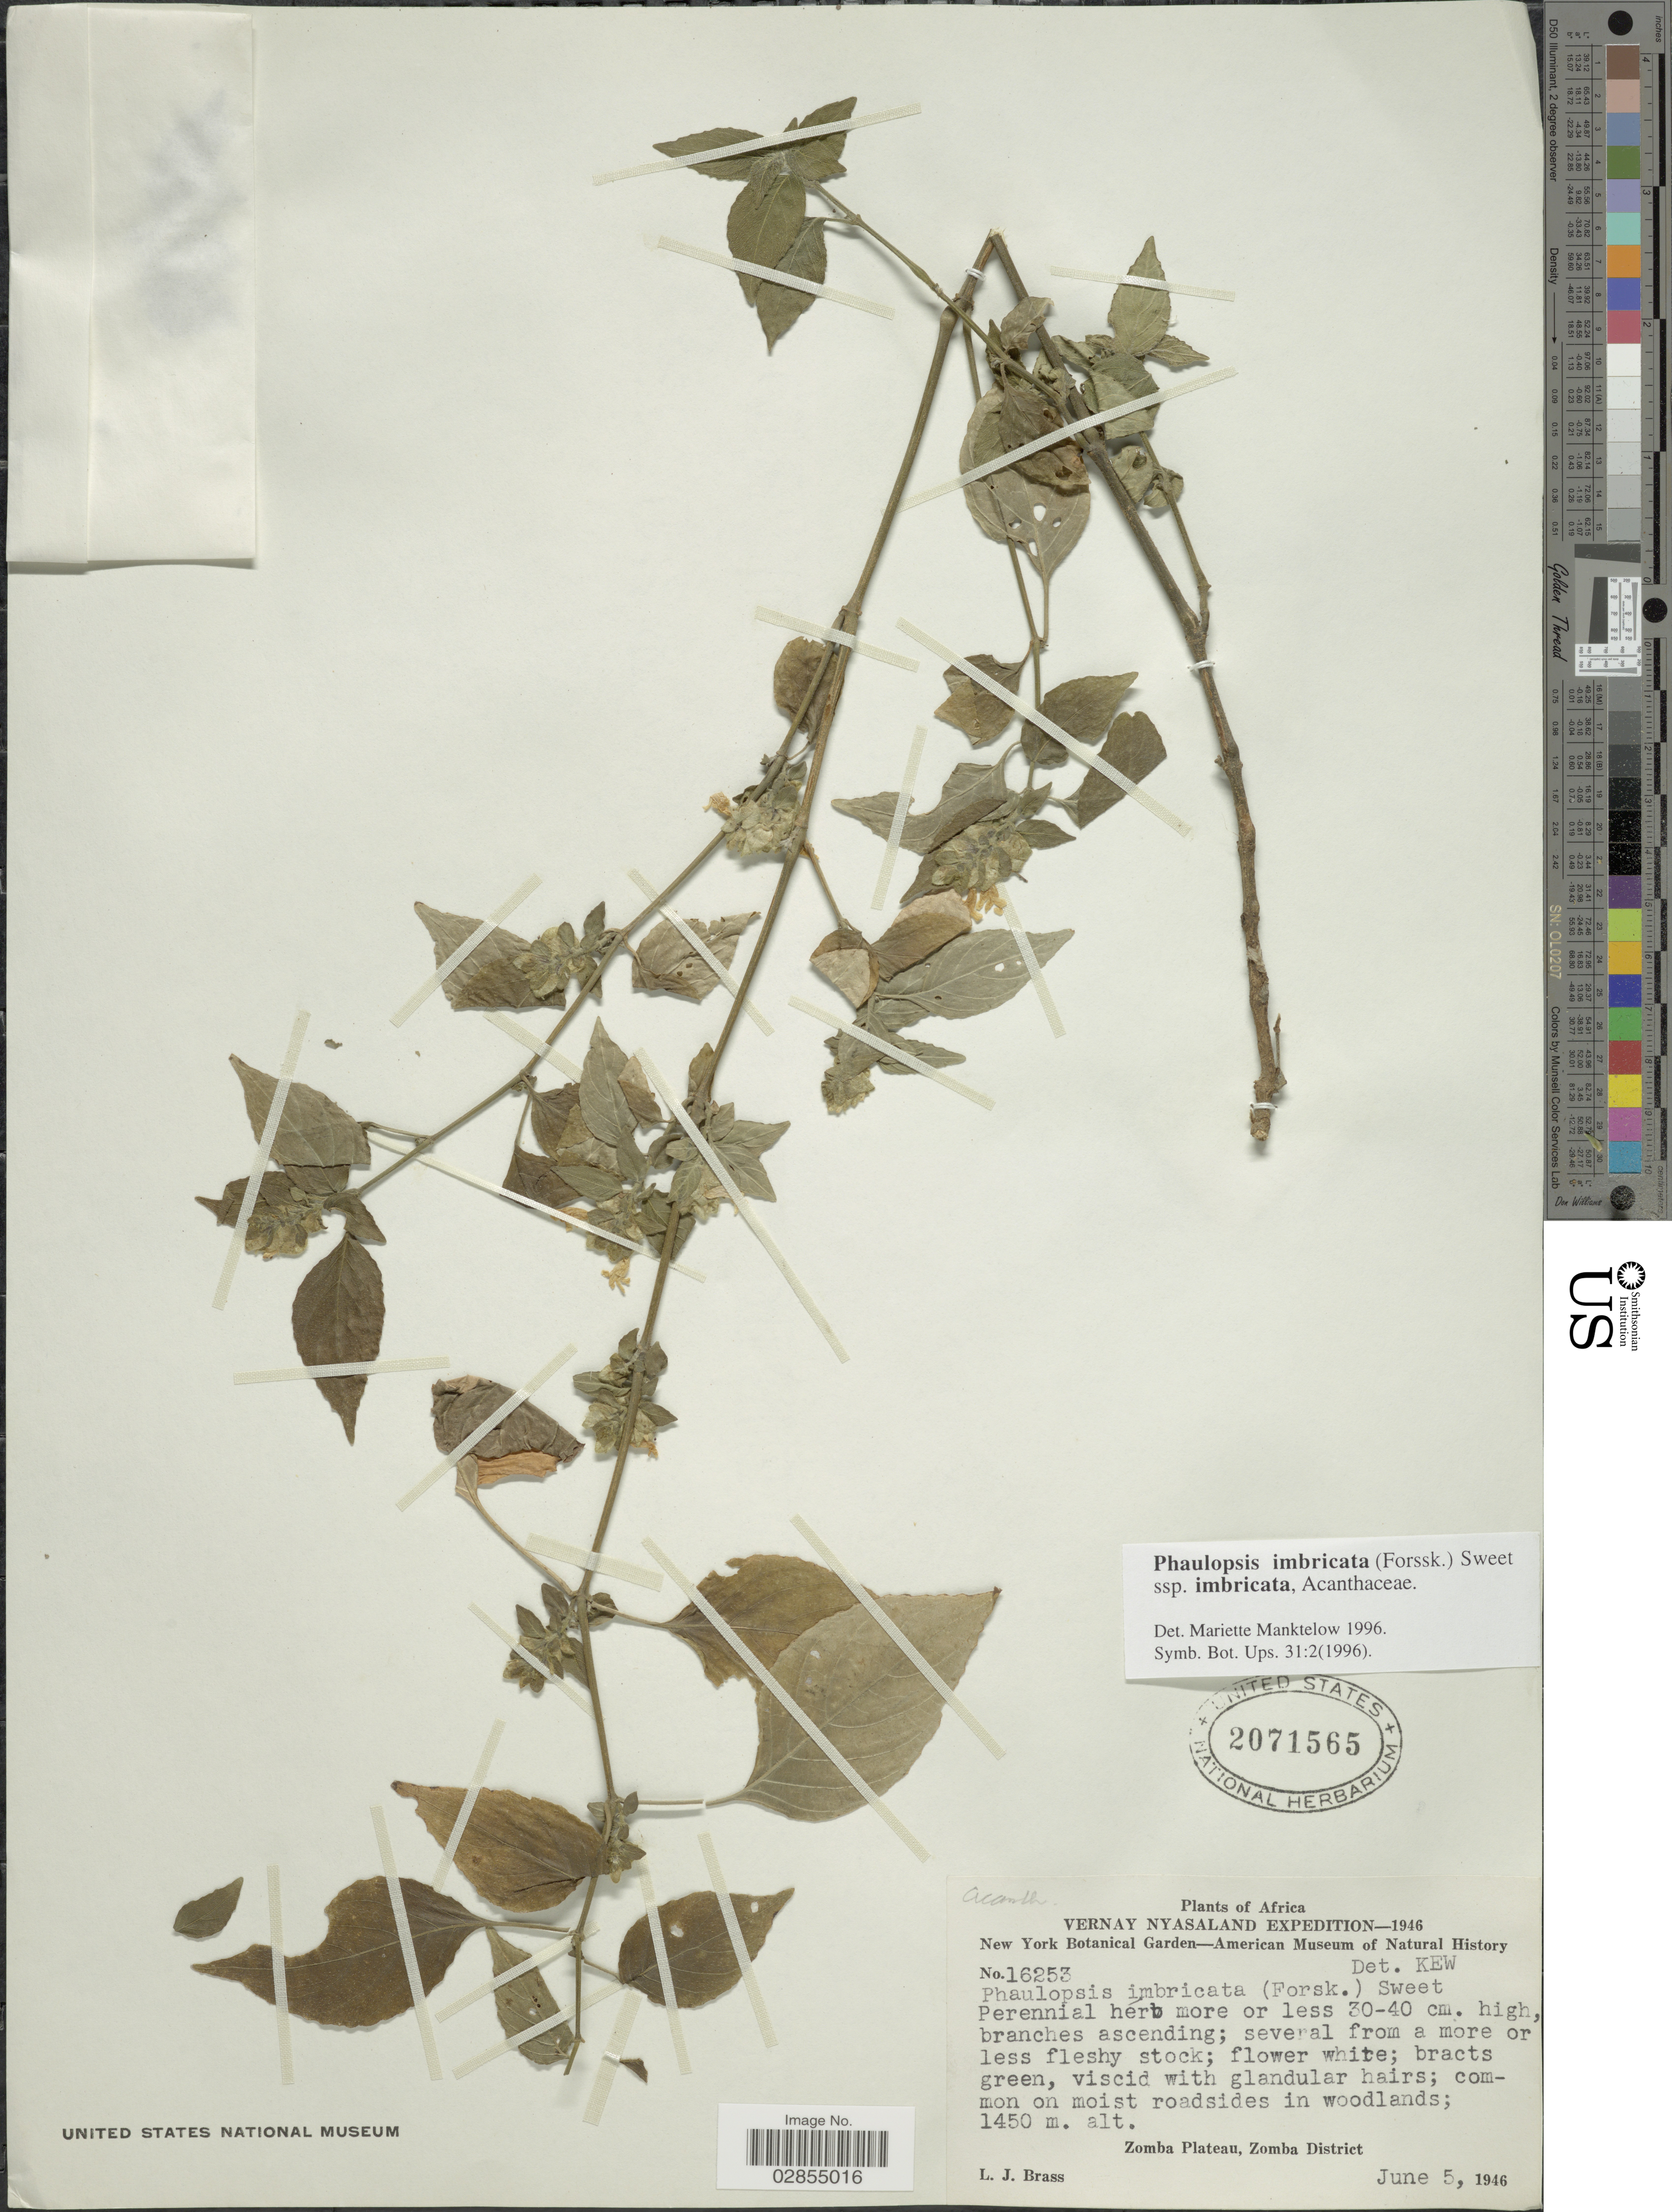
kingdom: Plantae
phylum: Tracheophyta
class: Magnoliopsida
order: Lamiales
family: Acanthaceae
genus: Phaulopsis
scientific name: Phaulopsis imbricata subsp. imbricata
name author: (Forssk.) Sweet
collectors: L. J. Brass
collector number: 16253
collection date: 1946-06-05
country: Malawi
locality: Vernay Nyasaland, Zomba Plateau, Zomba District.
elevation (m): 1450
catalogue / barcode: US 2071565